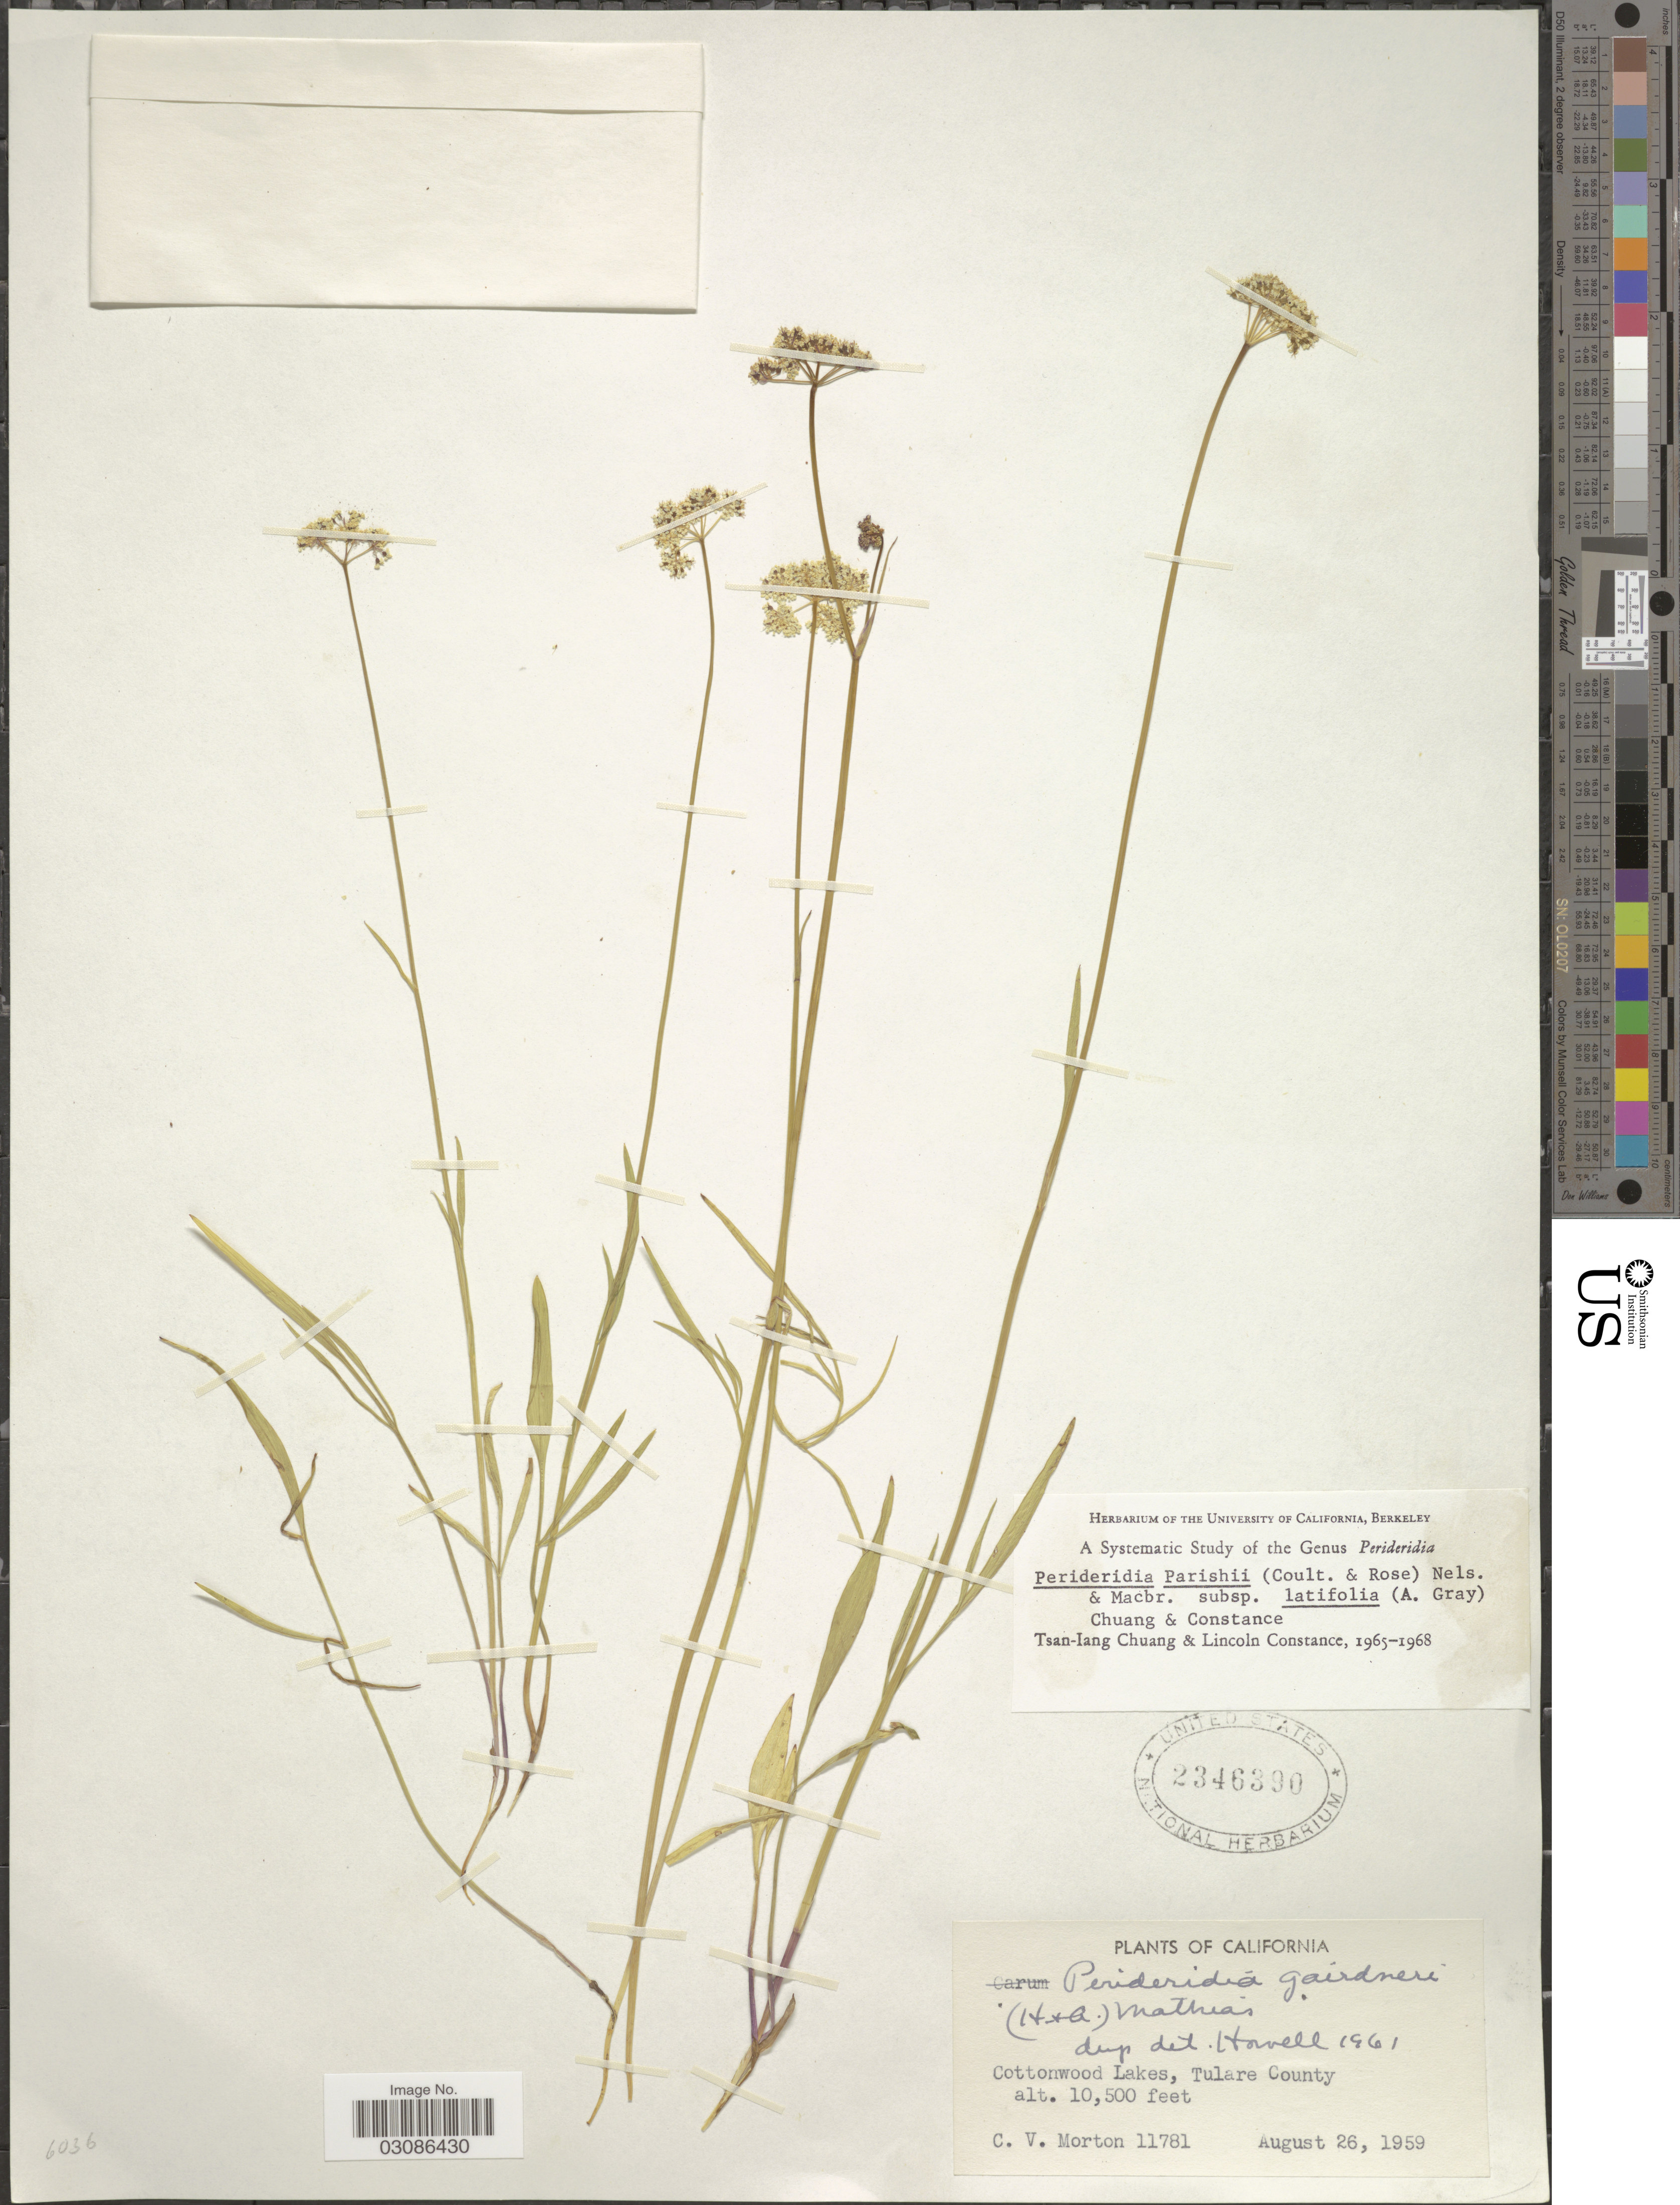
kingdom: Plantae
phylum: Tracheophyta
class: Magnoliopsida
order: Apiales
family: Apiaceae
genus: Perideridia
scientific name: Perideridia parishii subsp. latifolia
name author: A. Gray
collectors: C. V. Morton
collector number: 11781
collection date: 1959-08-26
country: United States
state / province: California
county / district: Tulare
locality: Cottonwood Lakes, Tulare County.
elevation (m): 3200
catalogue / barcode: US 2346390